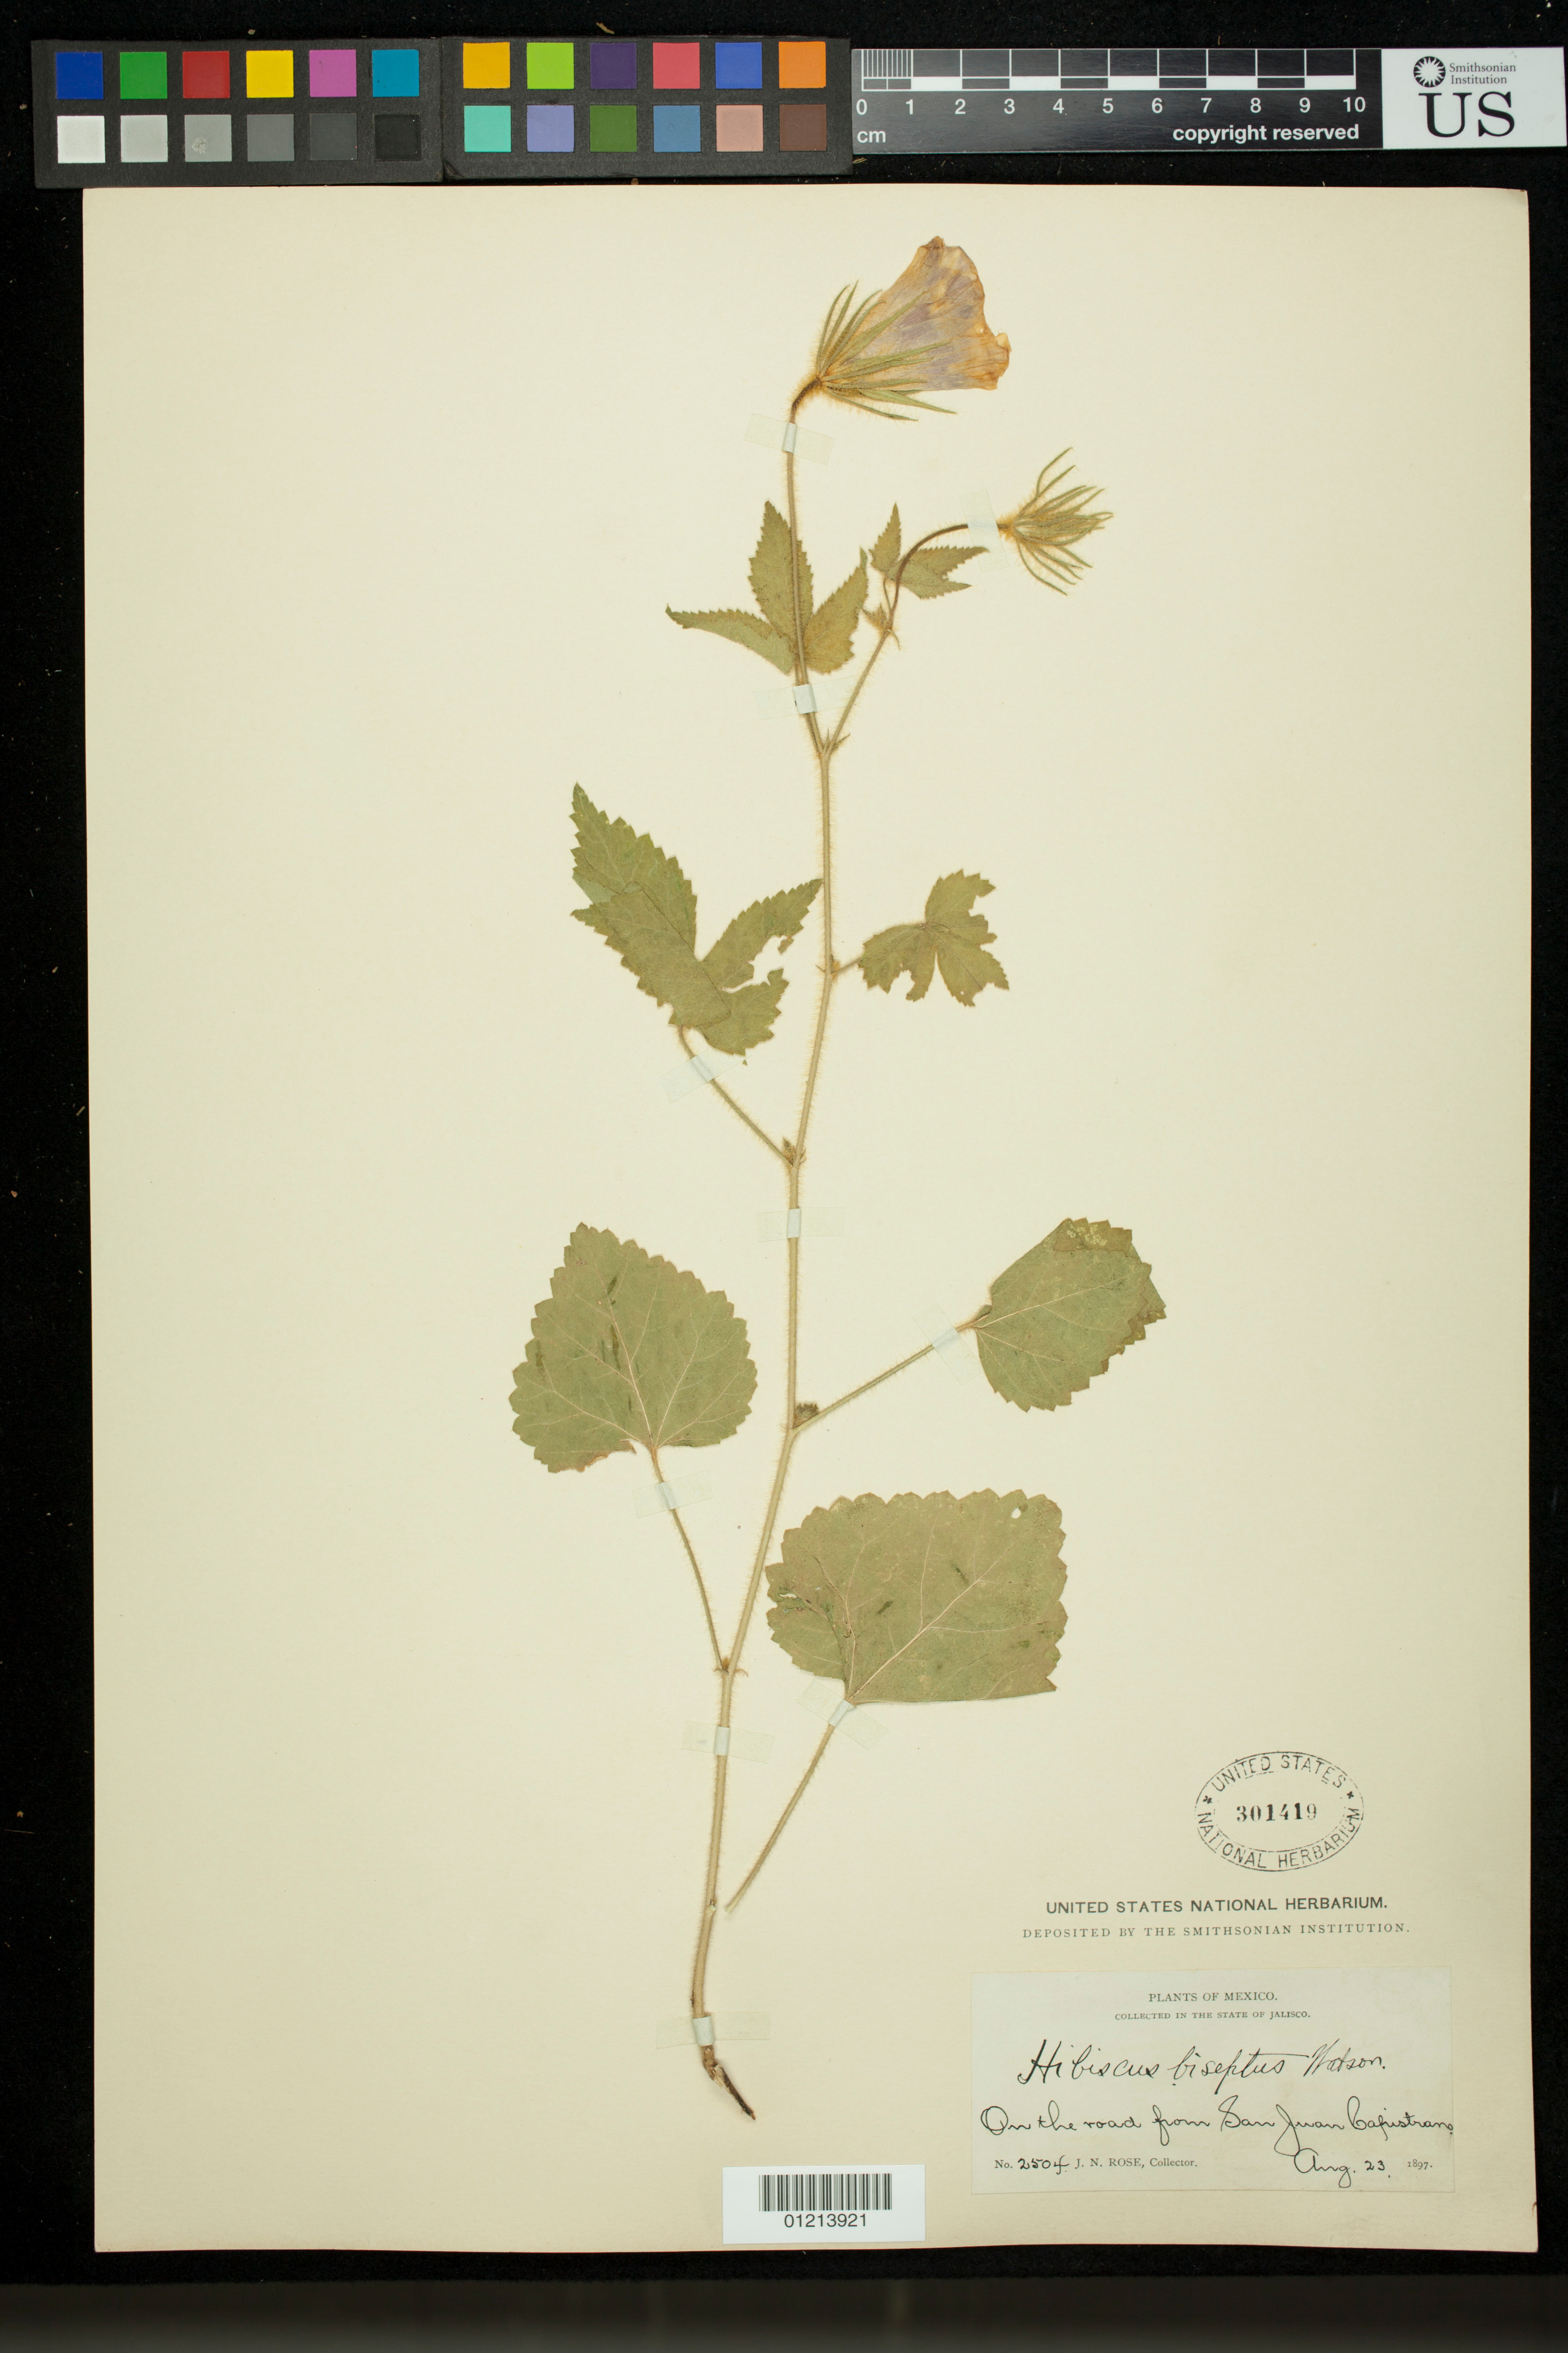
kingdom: Plantae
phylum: Tracheophyta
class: Magnoliopsida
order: Malvales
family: Malvaceae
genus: Hibiscus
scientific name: Hibiscus biseptus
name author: S. Watson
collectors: J. N. Rose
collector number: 2504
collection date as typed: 23 Aug 1897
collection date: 1897-08-23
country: Mexico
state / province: Jalisco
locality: State of Jalisco: On the road from San Juan Capistrano.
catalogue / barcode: US 301419